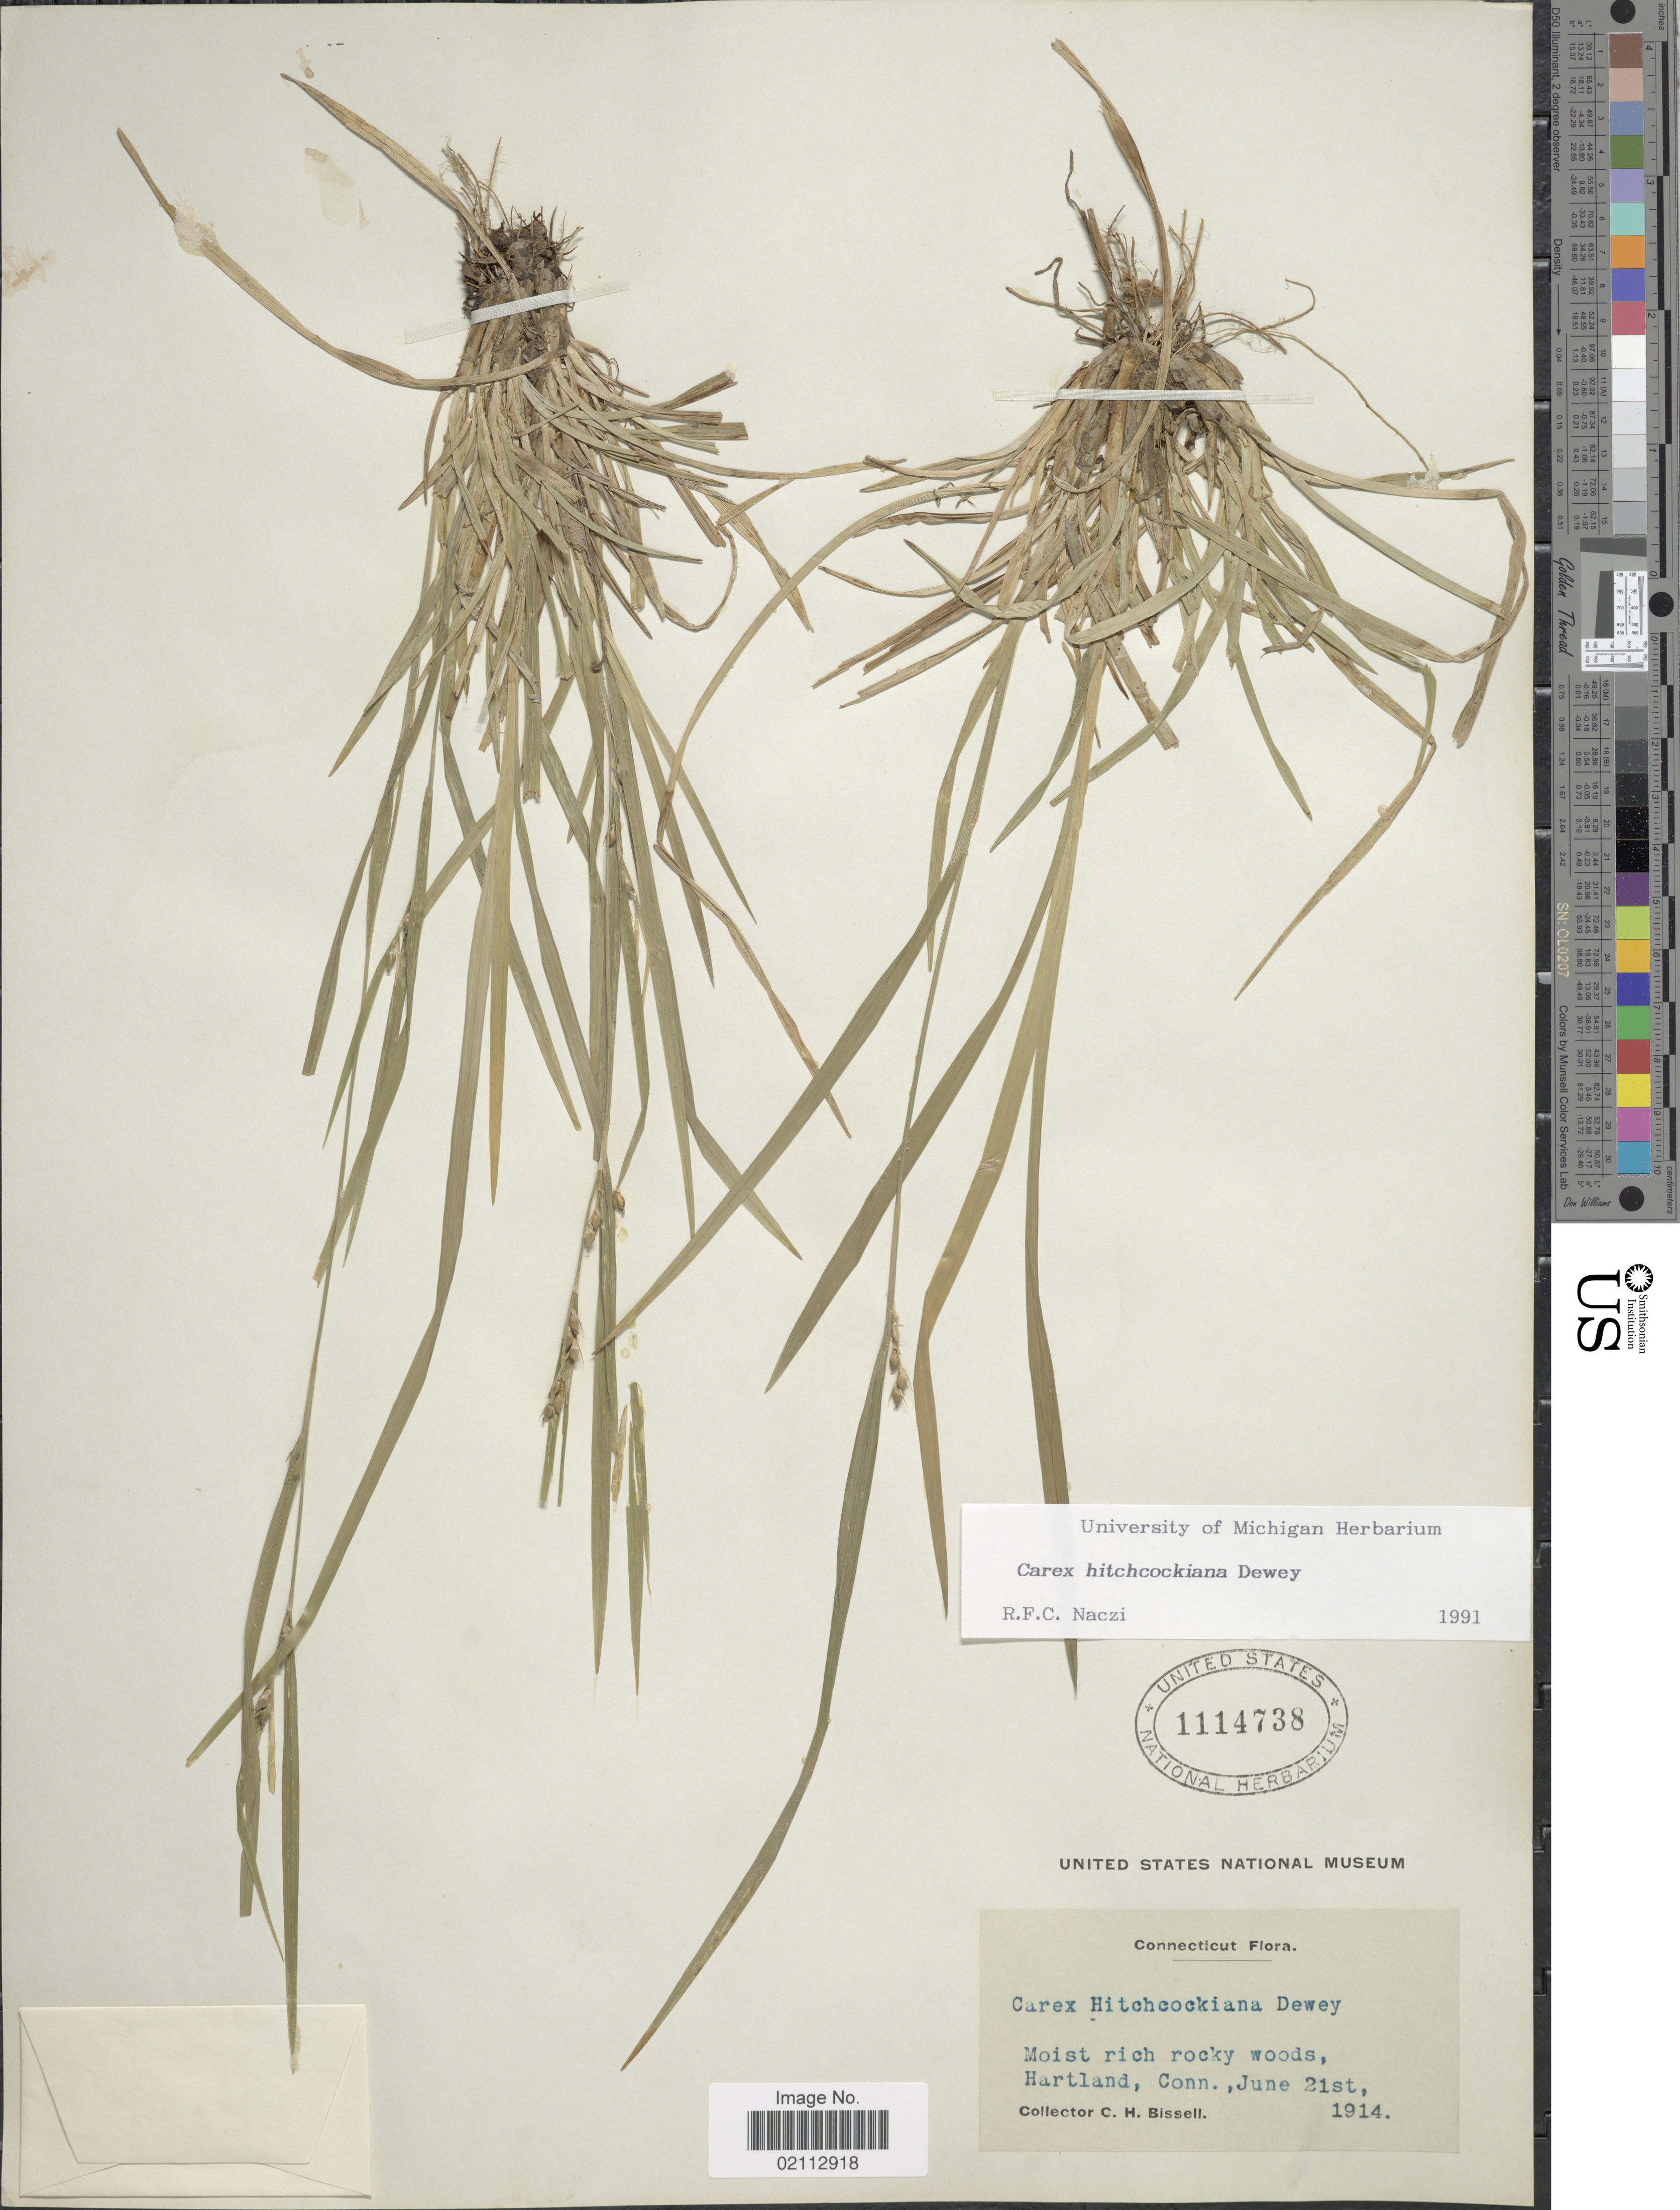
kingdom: Plantae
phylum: Tracheophyta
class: Liliopsida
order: Poales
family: Cyperaceae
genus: Carex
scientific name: Carex hitchcockiana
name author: Dewey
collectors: C. Bissell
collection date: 1914-06-21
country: United States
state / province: Connecticut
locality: Moist rich rocky woods, Hartland, Conn.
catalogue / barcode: US 1114738